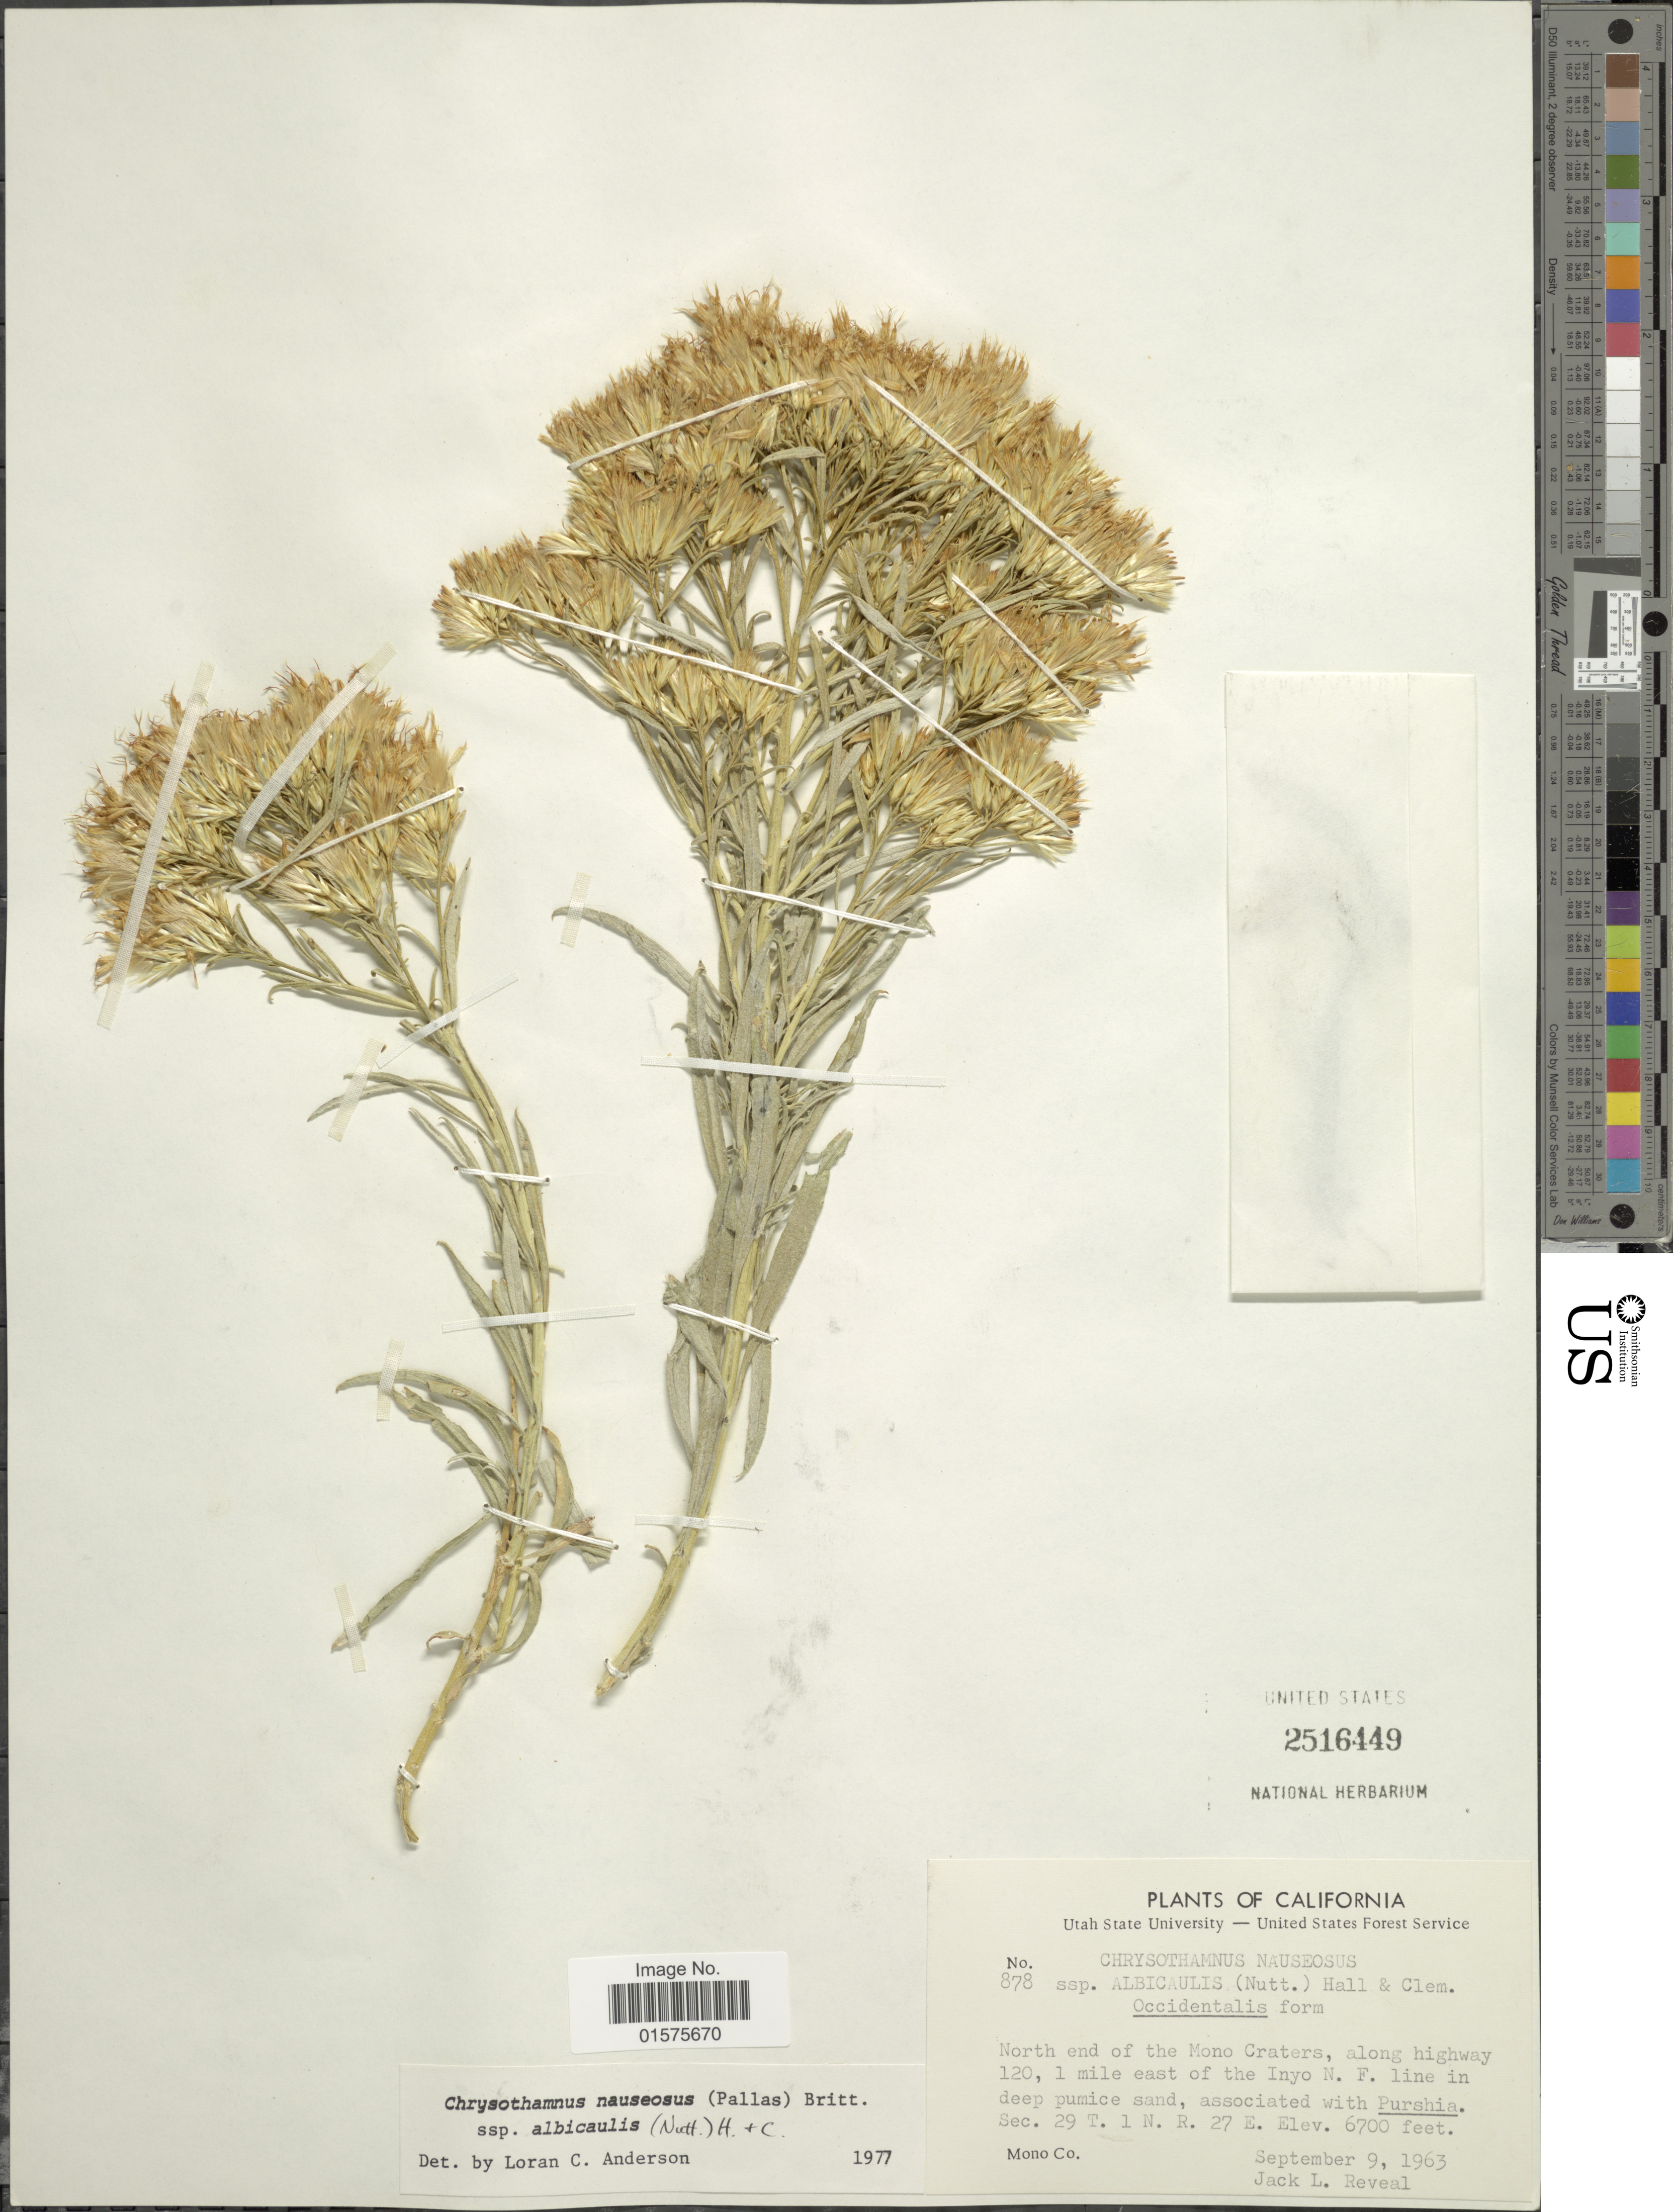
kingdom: Plantae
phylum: Tracheophyta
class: Magnoliopsida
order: Asterales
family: Asteraceae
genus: Ericameria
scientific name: Ericameria nauseosa var. speciosa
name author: (Nutt.) G.L. Nesom & G.I. Baird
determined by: Urbatsch, Lowell E., Curator (LSU), Louisiana State University (UNITED STATES)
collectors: J. L. Reveal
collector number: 878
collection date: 1963-09-09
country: United States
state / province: California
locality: North end of the Mono Craters, along highway 120, 1 mile east of the Inyo N. F. line. Sec. 29 T. 1 N. R. 27 E.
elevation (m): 2042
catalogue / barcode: US 2516449